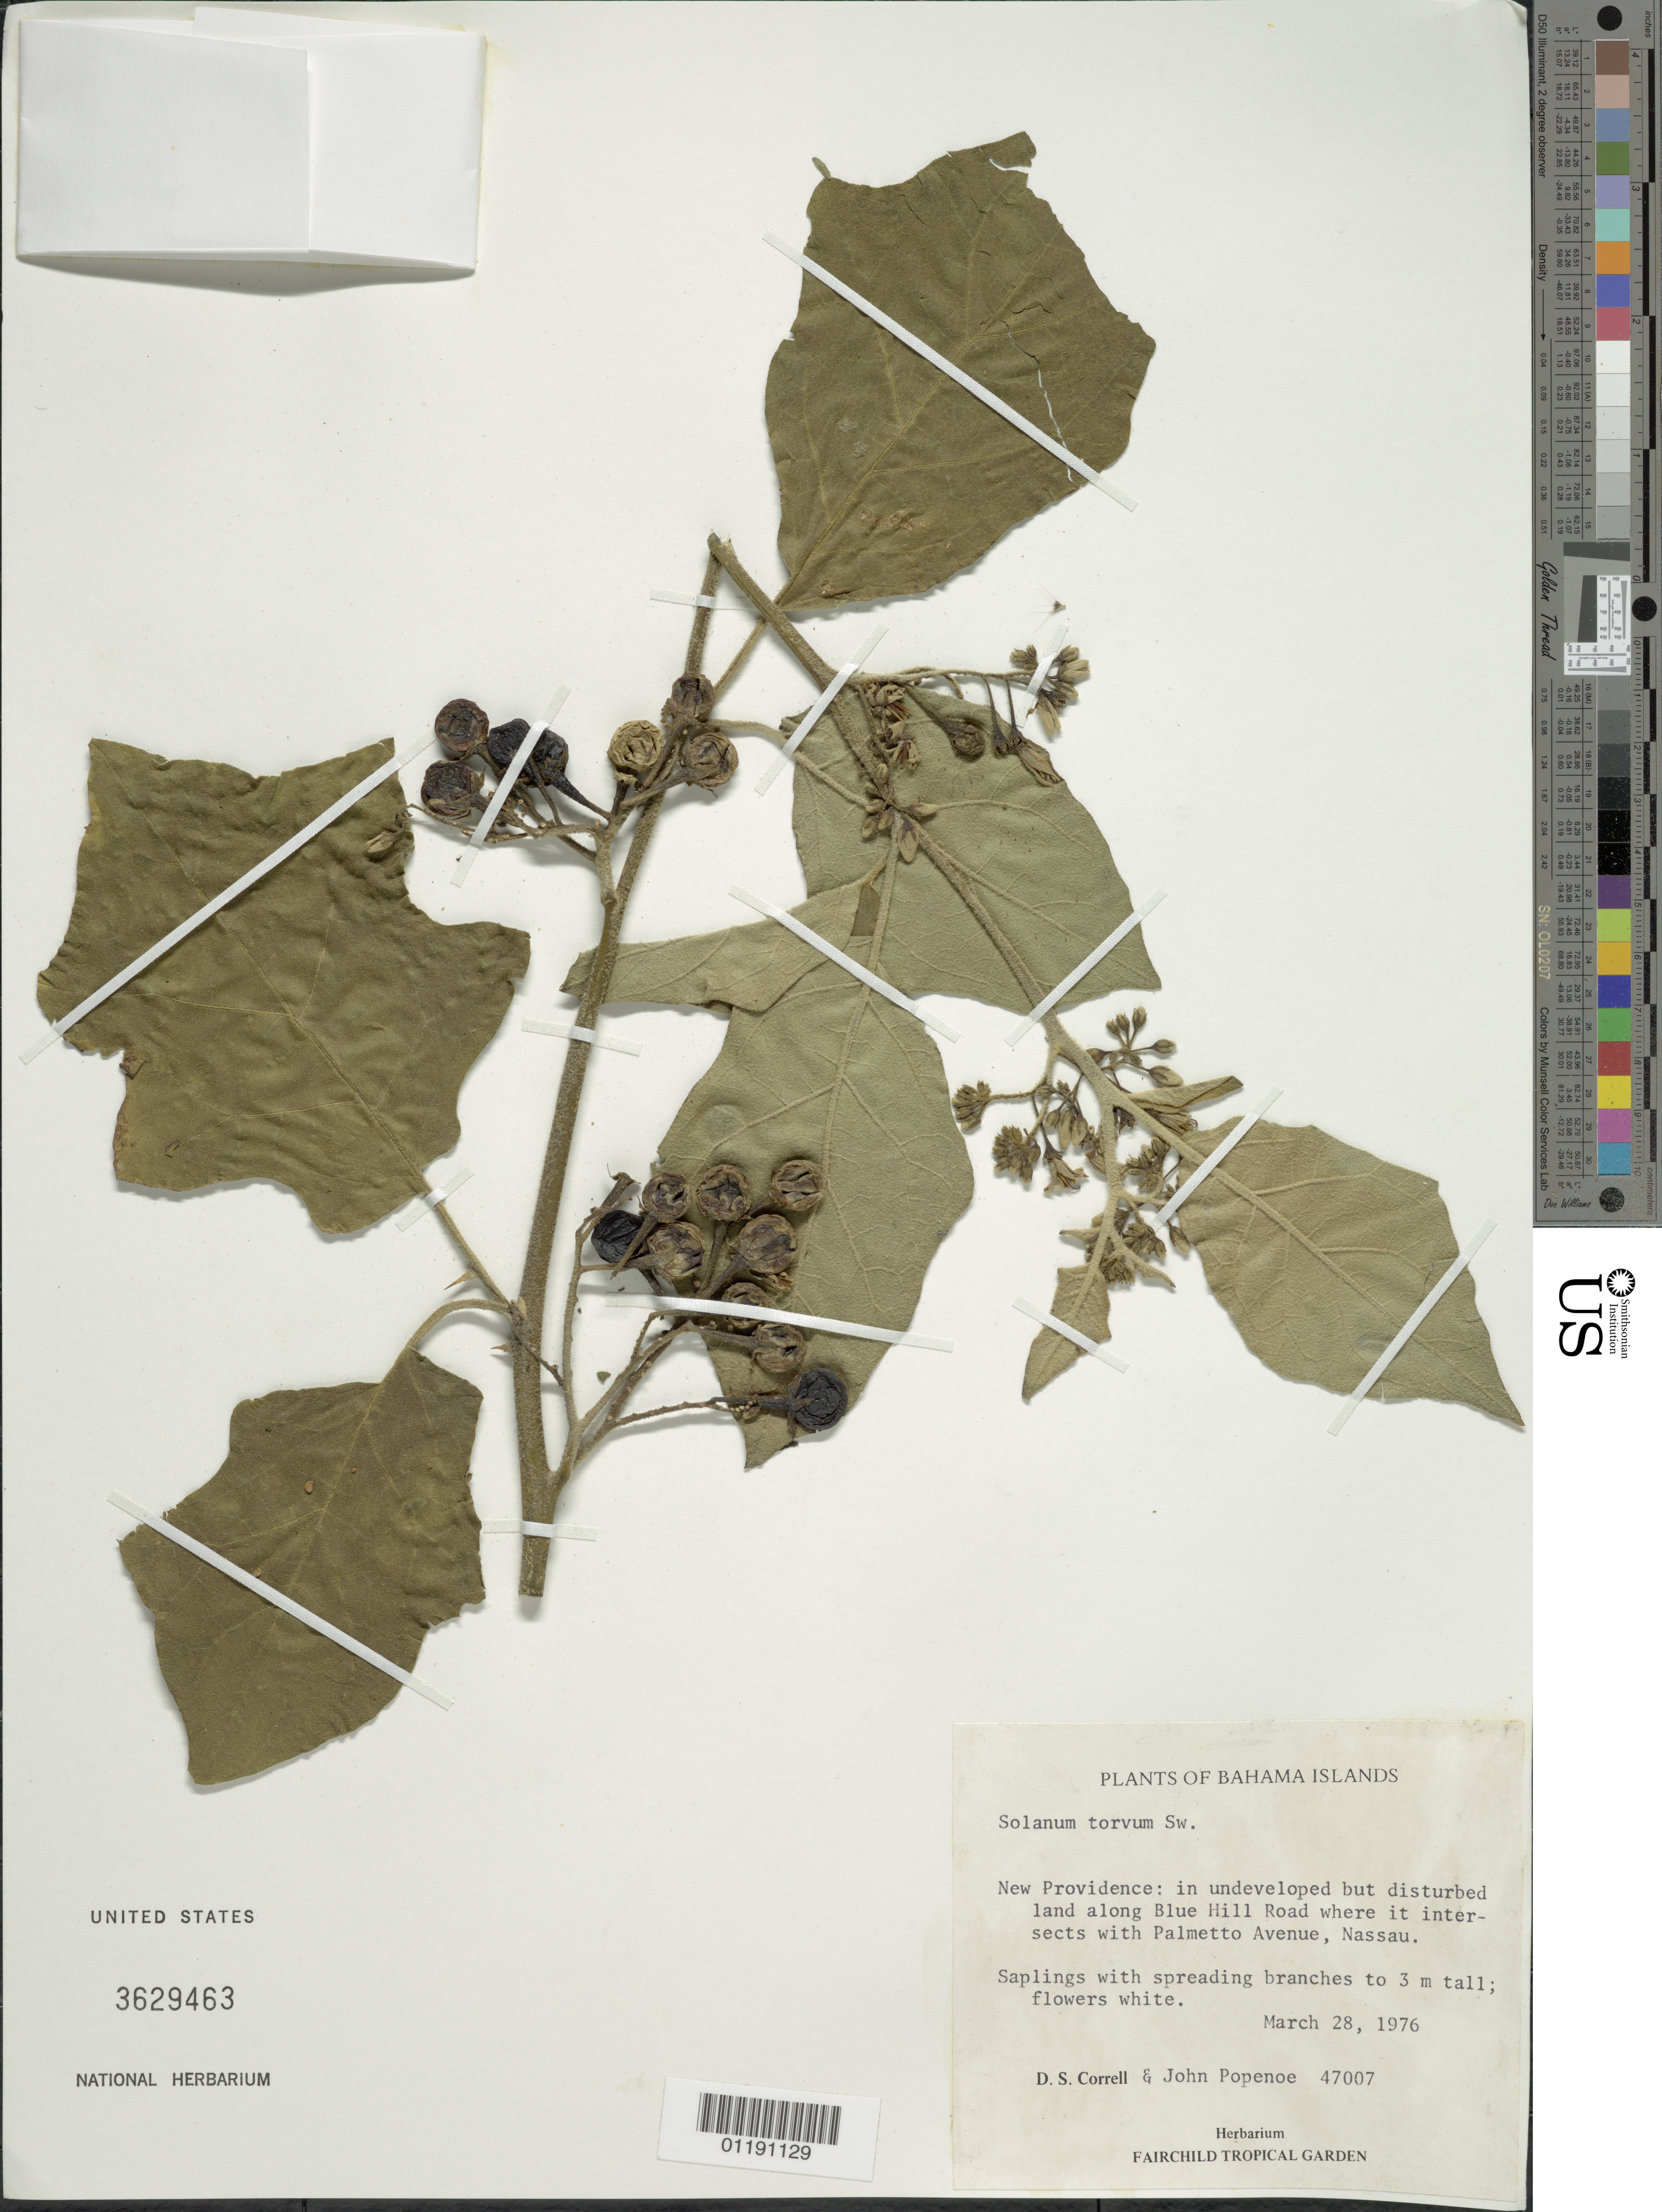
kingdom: Plantae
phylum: Tracheophyta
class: Magnoliopsida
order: Solanales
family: Solanaceae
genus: Solanum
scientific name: Solanum torvum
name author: Sw.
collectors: D. S. Correll & J. Popenoe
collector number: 47007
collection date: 1976-03-28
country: Bahamas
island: New Providence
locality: Along Blue Hill Road where it intersects with Palmetto Avenue, Nassau.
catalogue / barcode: US 3629463